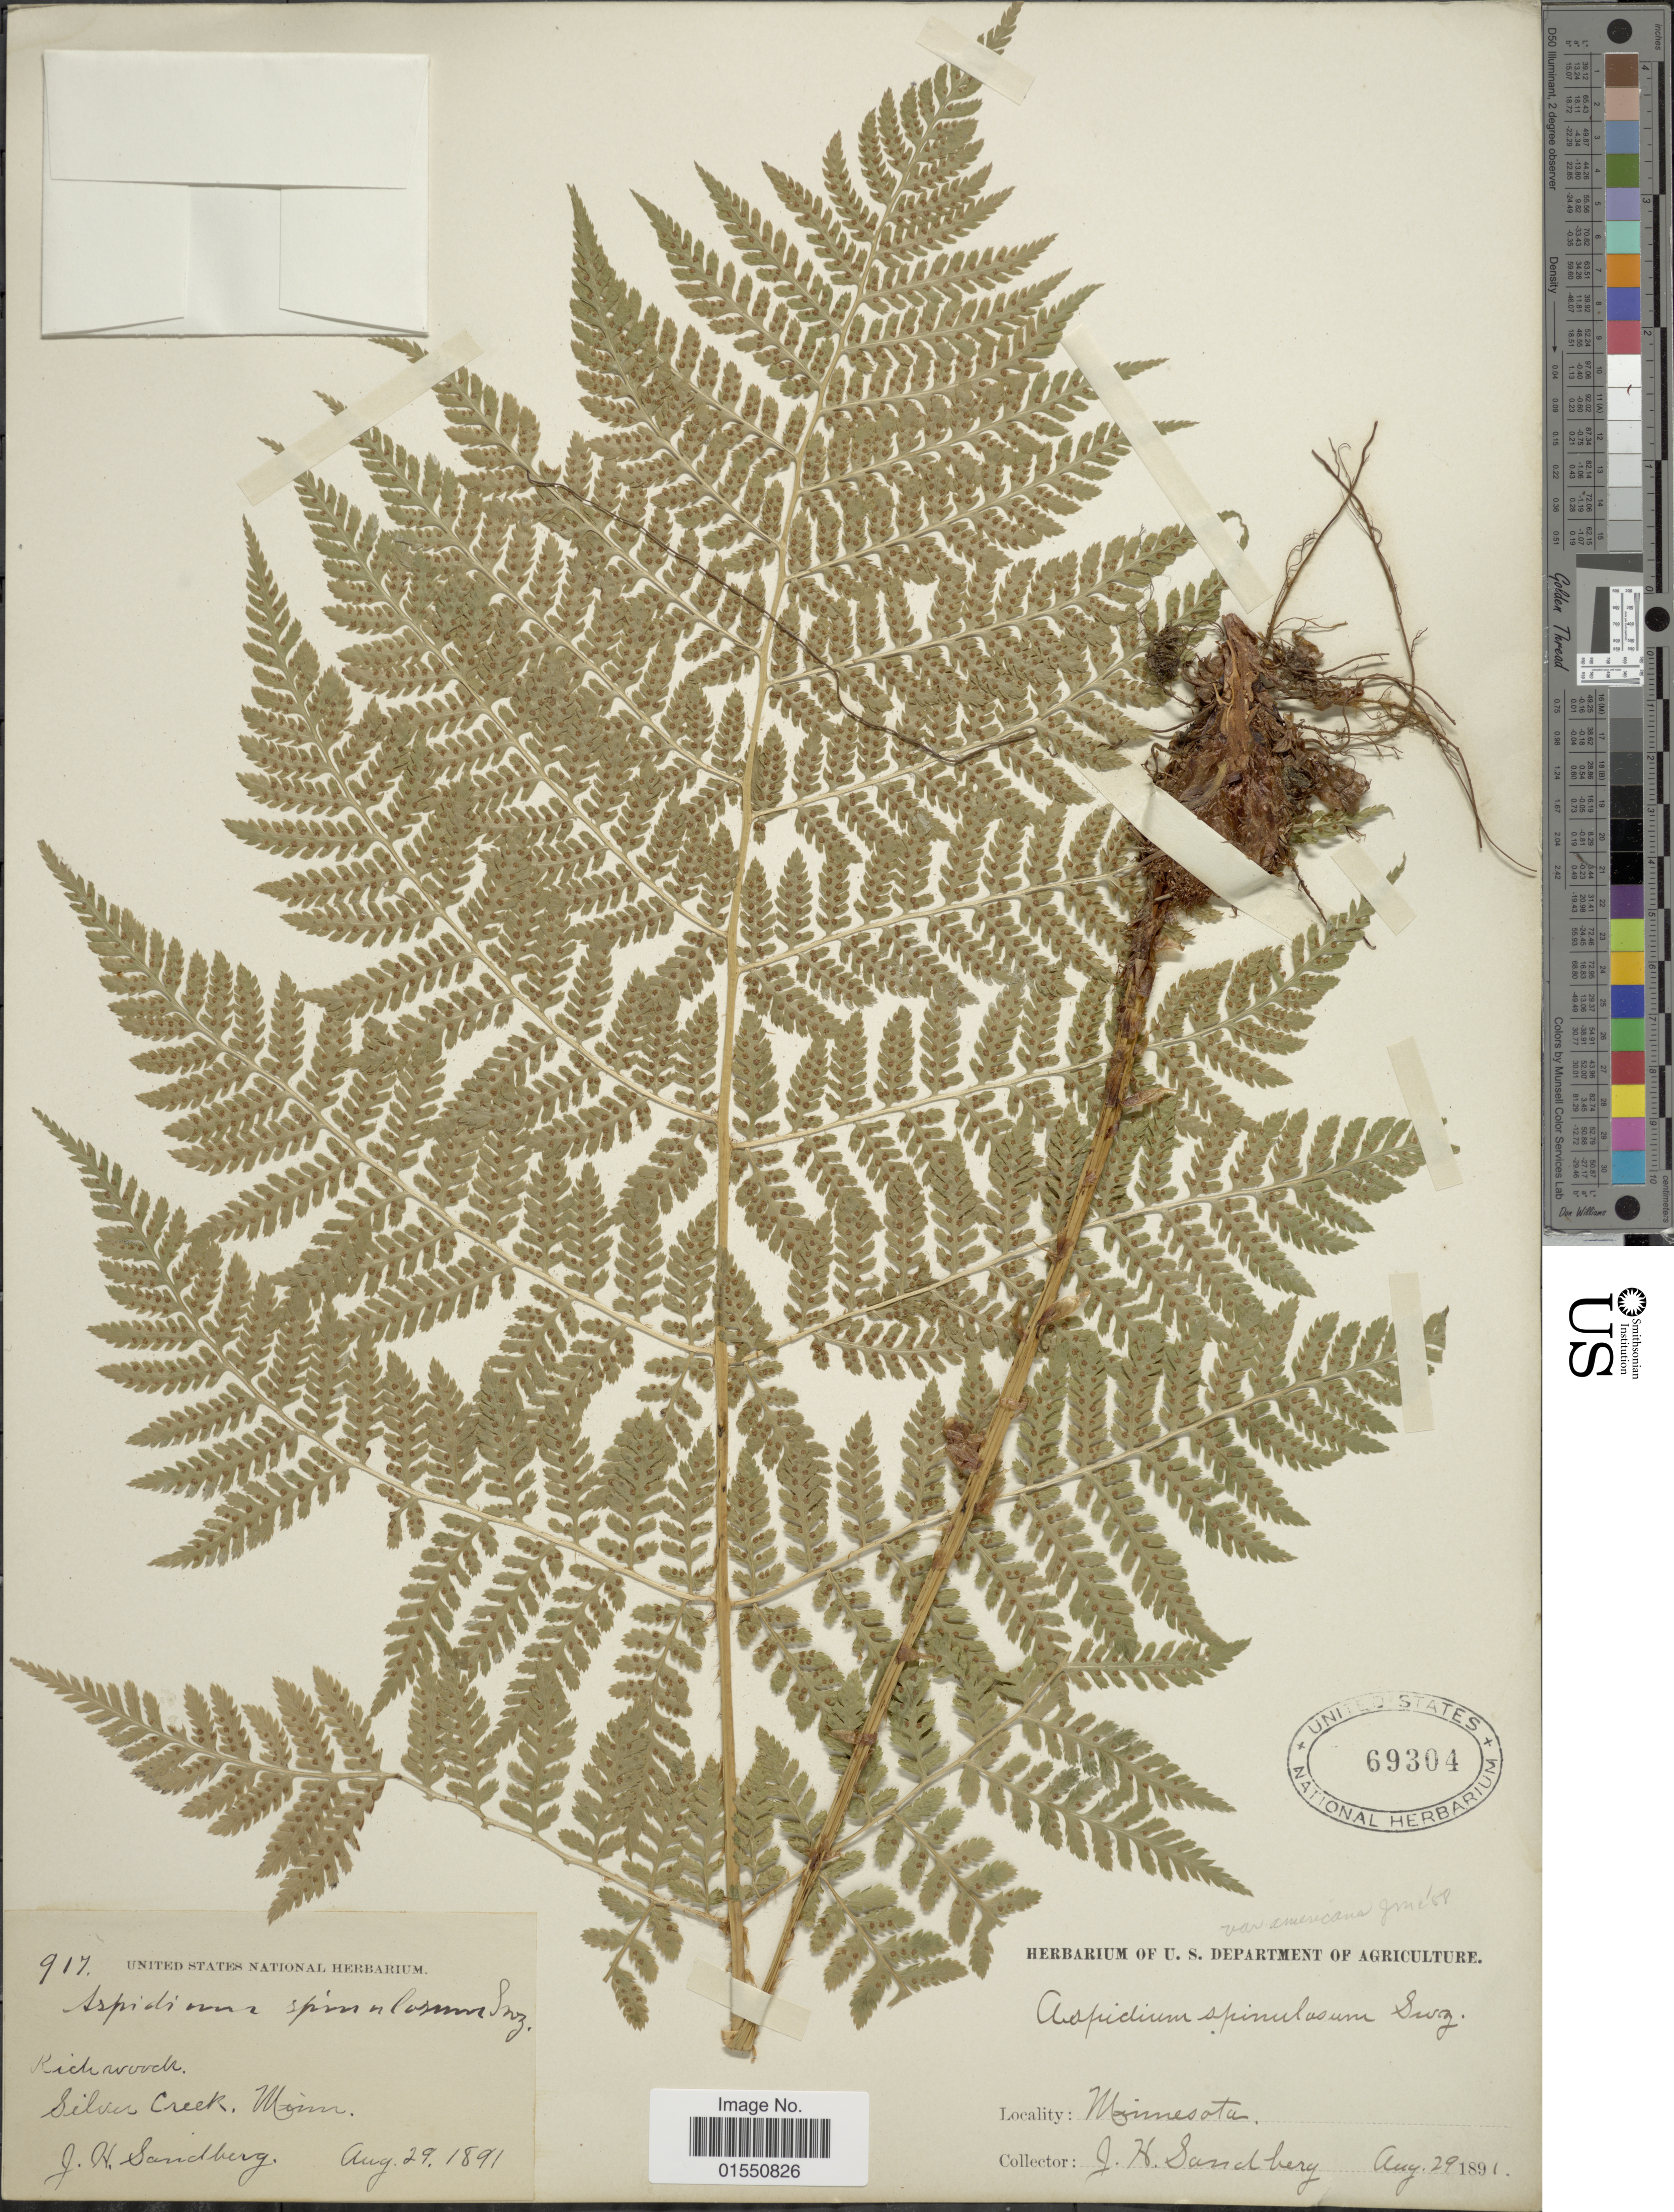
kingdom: Plantae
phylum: Tracheophyta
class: Polypodiopsida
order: Polypodiales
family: Dryopteridaceae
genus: Dryopteris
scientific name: Dryopteris expansa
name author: (C. Presl) Fraser-Jenk. & Jermy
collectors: J. H. Sandberg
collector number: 917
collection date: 1891-08-19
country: United States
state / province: Minnesota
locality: Redwoods. Silver Creek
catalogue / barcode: US 69304